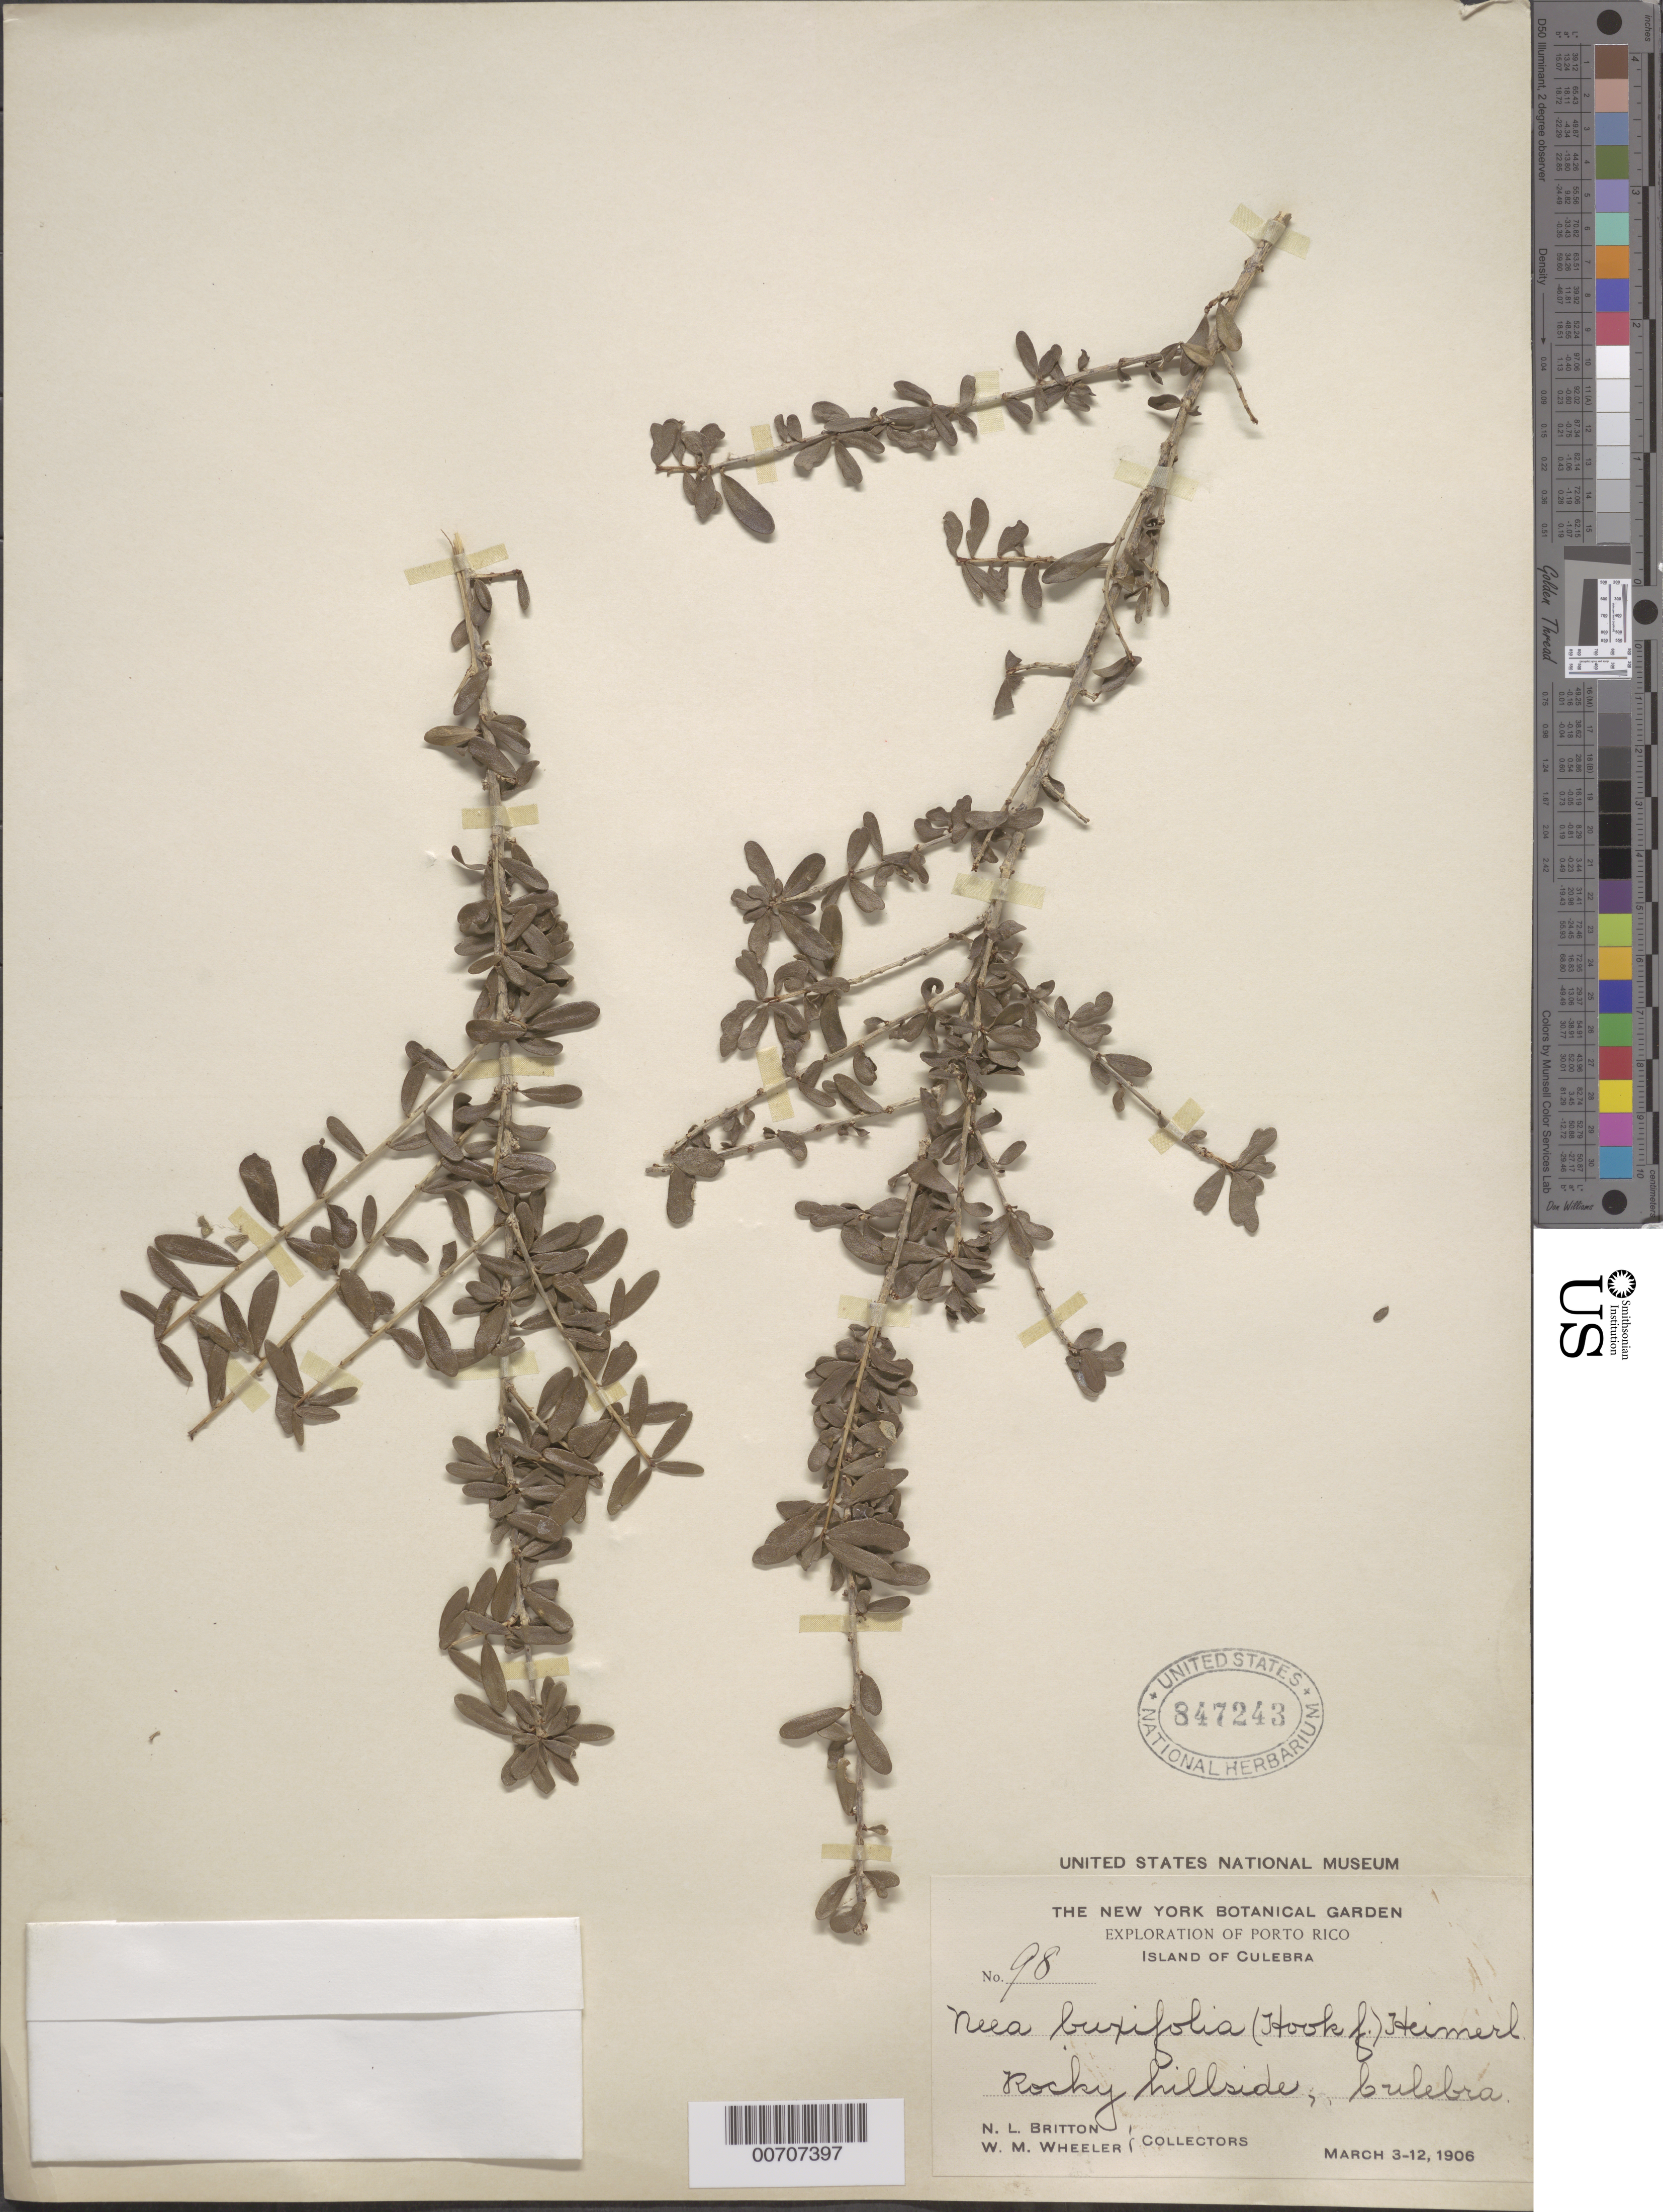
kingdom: Plantae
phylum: Tracheophyta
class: Magnoliopsida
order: Caryophyllales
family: Nyctaginaceae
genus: Neea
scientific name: Neea buxifolia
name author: (Hook. f.) Heimerl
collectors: N. Britton & W. Wheeler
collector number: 98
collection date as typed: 03 Mar 1906 to 12 Mar 1906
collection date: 1906-03-03/1906-03-12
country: Puerto Rico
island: Culebra Island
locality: Culebra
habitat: Rocky hillside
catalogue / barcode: US 847243